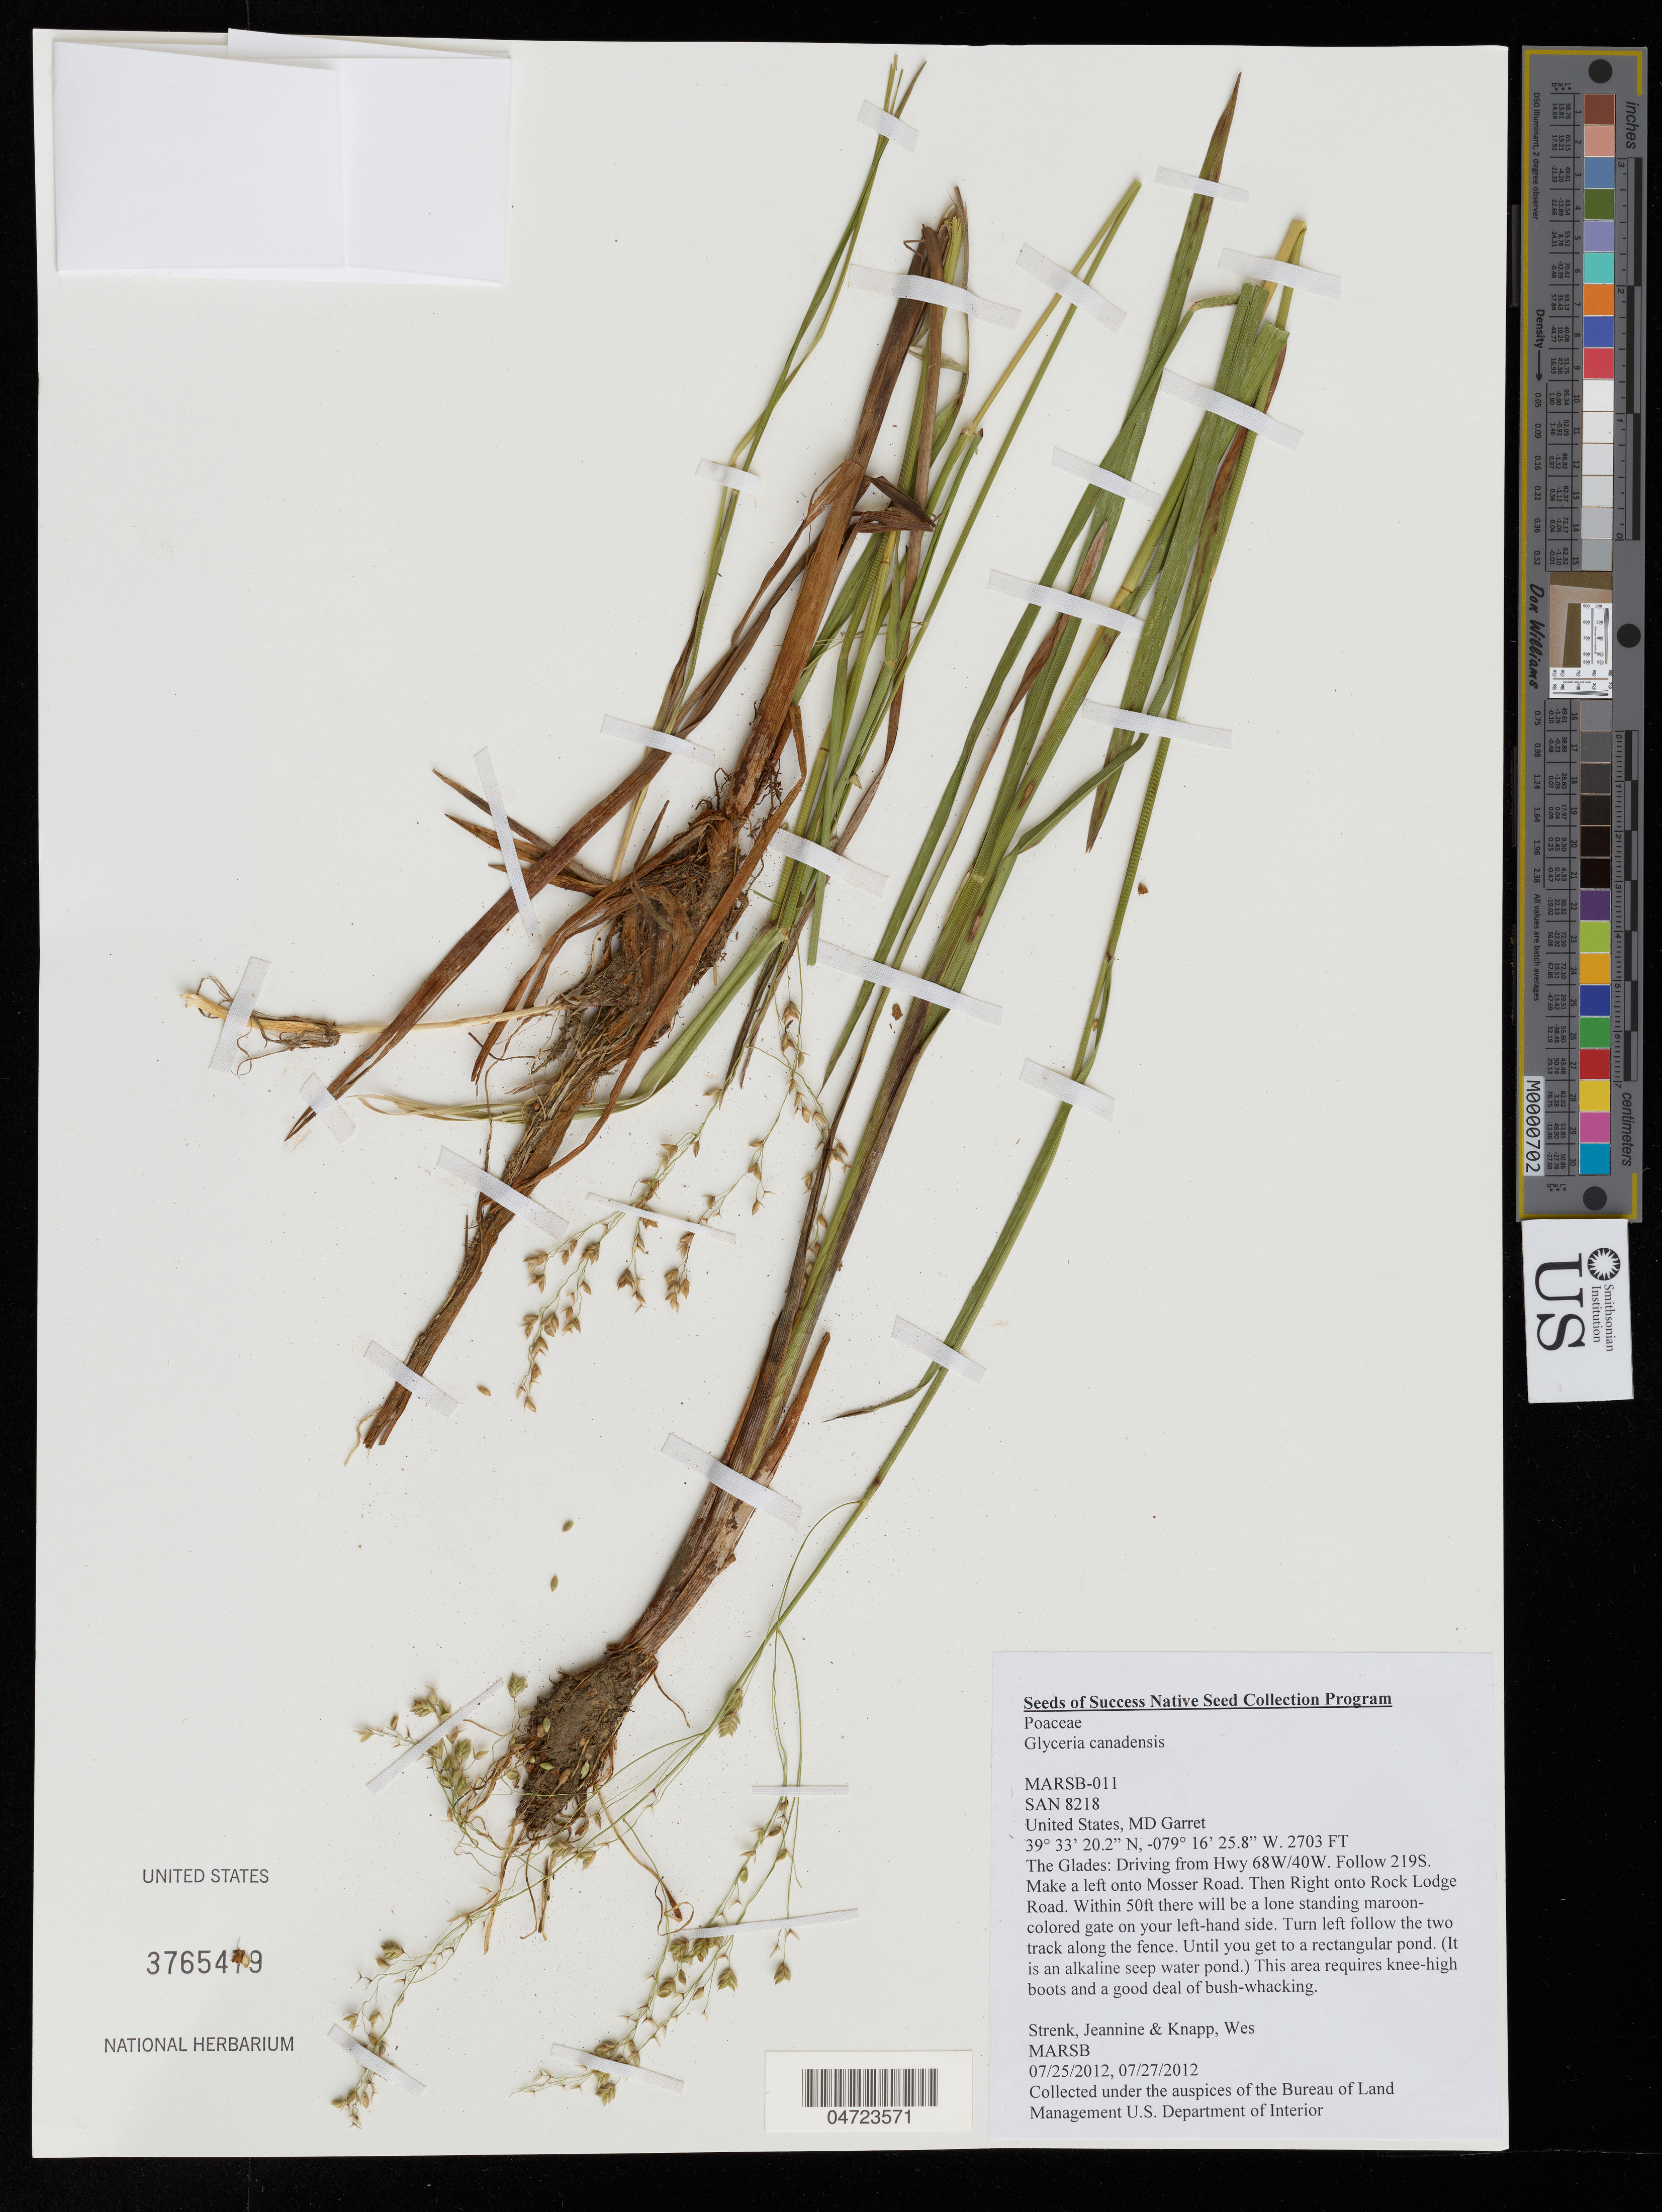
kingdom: Plantae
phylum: Tracheophyta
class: Liliopsida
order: Poales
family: Poaceae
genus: Glyceria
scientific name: Glyceria canadensis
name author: (Michx.) Trin.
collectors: J. Strenk & W. Knapp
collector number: MARSB-011/SAN8218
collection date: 2012-07-25/2012-07-27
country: United States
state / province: Maryland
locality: Garret. The Glades: Driving from Hwy 68W/40W. Follow 219S. Make a left onto Mosser Road. Then Right onto Rock Lodge Road. Within 50ft there will be a lone standing maroon-colored gate on your left-hand side. Turn left follow the two track along the fence. Until you get to a rectangular pond. (It is an alkaline seep water pond).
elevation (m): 824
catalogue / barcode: US 3765479